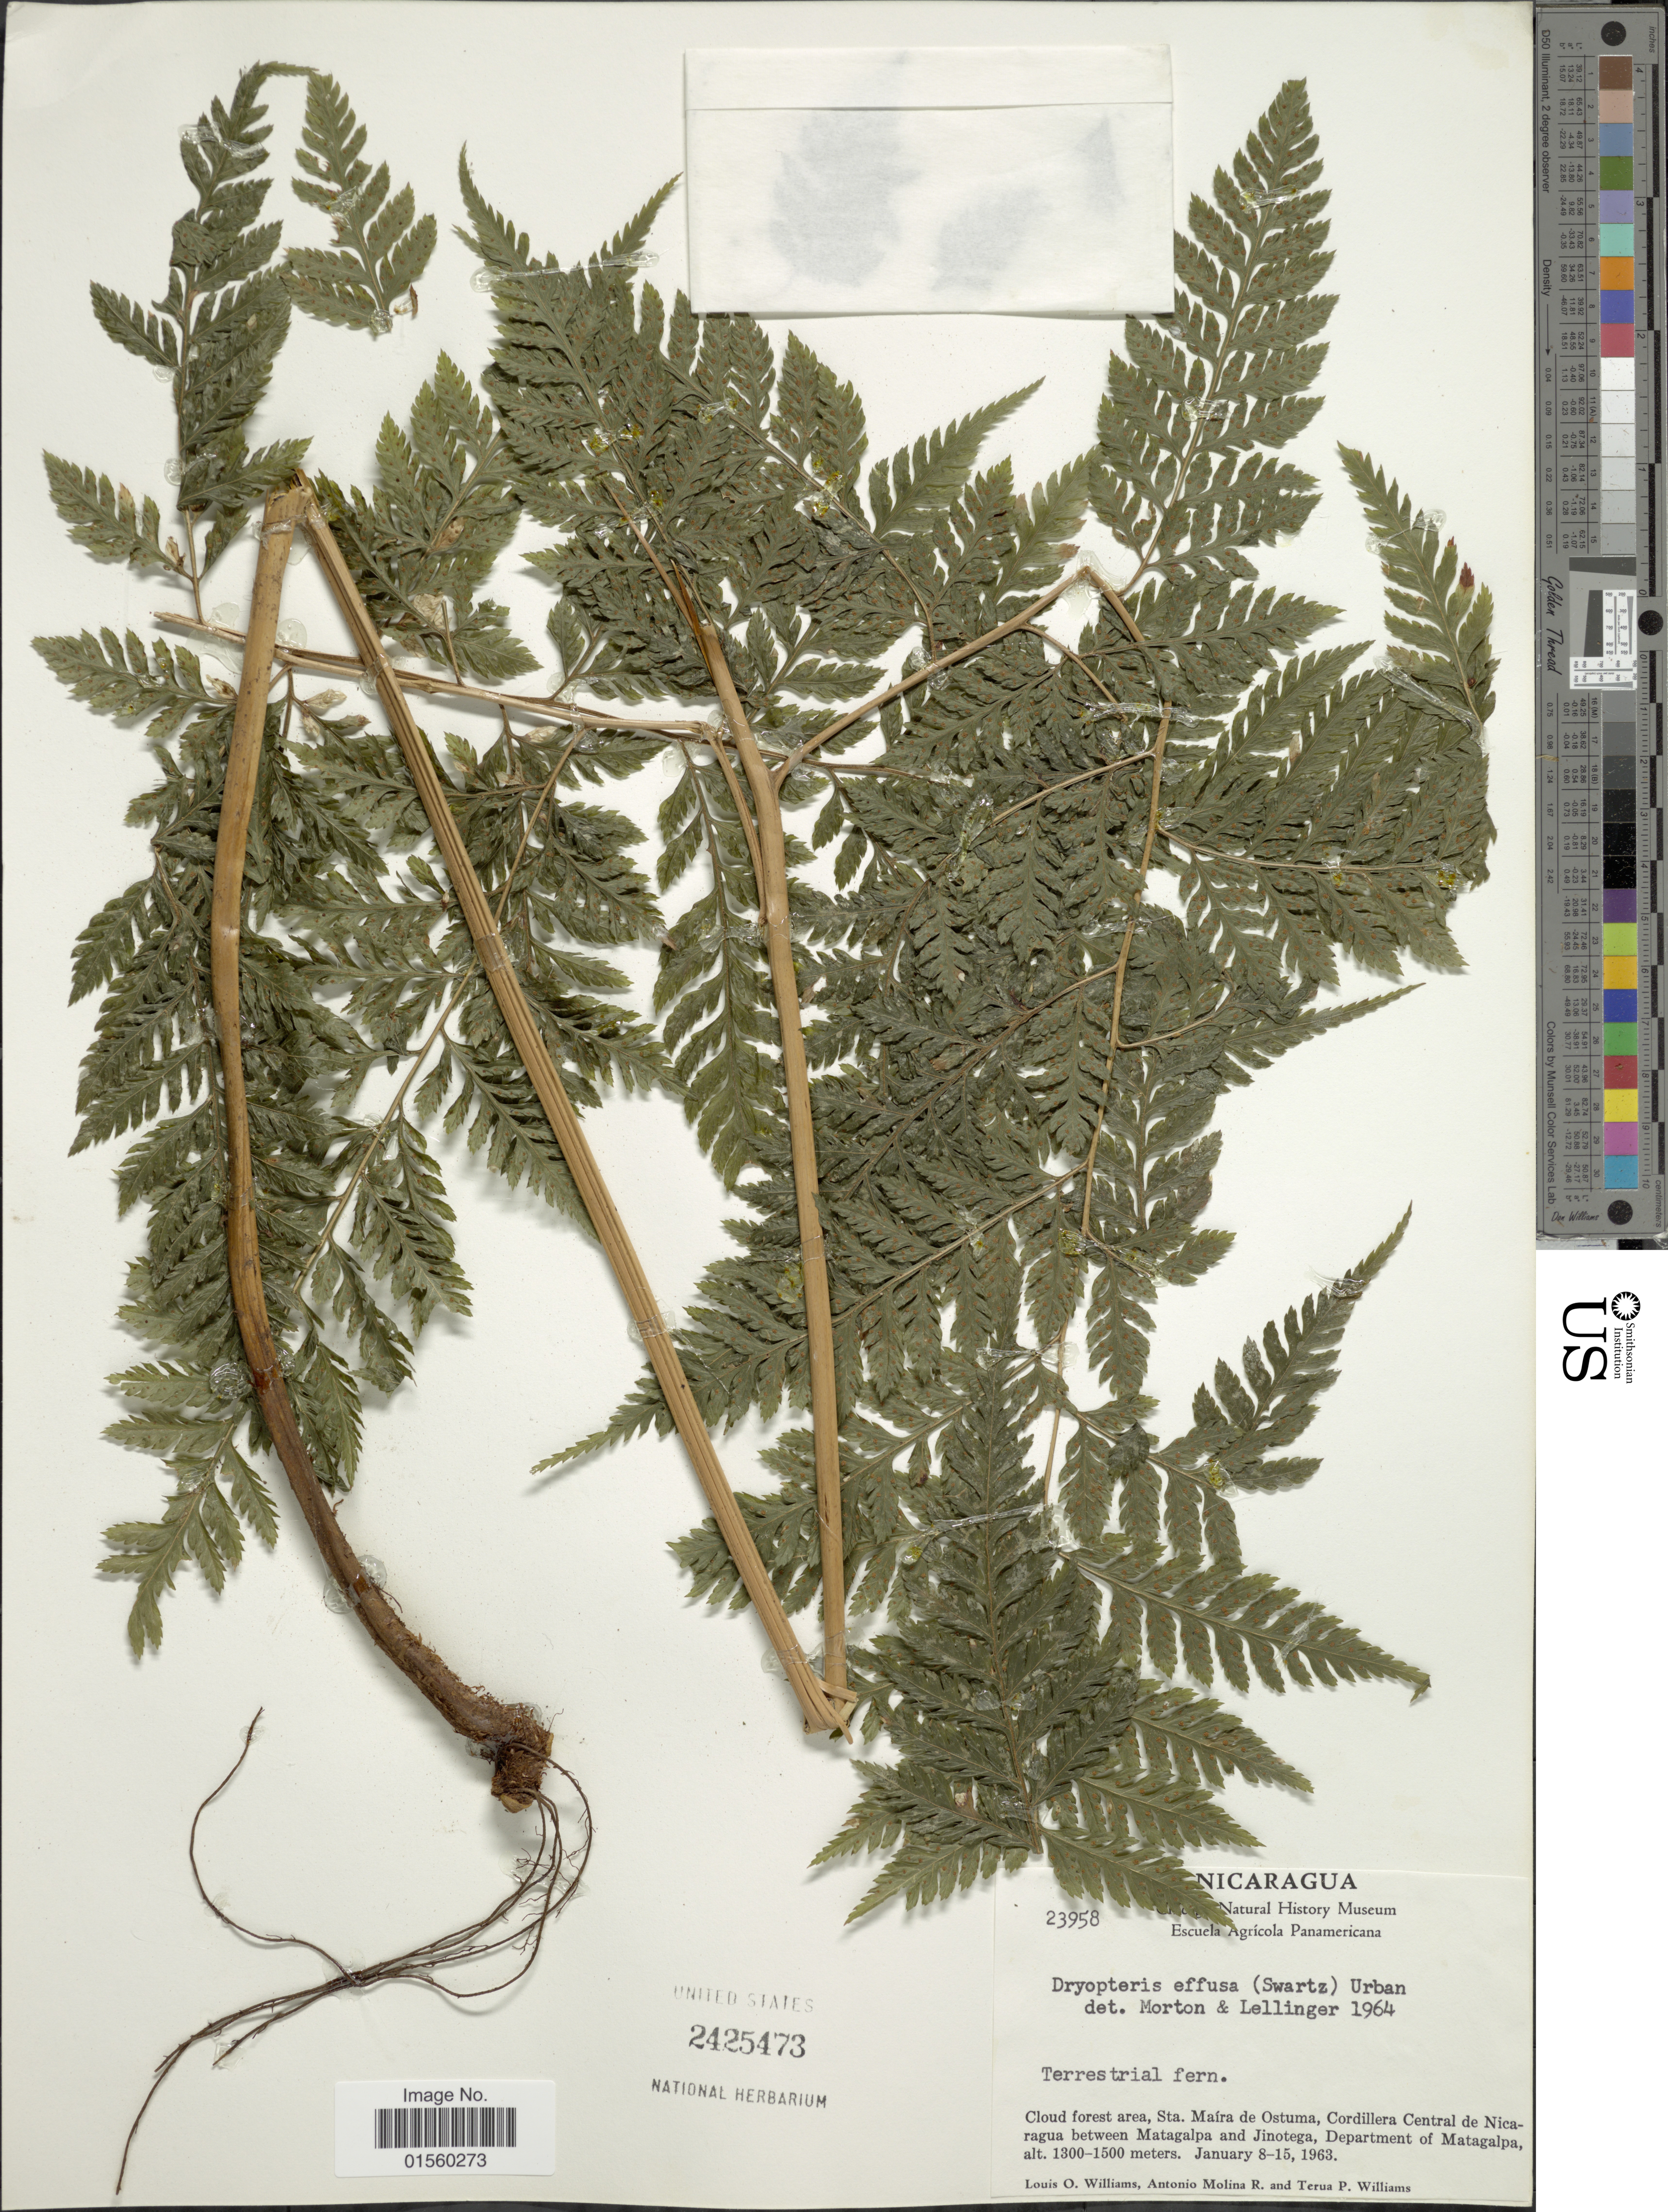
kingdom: Plantae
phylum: Tracheophyta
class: Polypodiopsida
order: Polypodiales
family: Dryopteridaceae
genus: Parapolystichum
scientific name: Parapolystichum effusum var. effusum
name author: (Sw.) Ching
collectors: L. O. Williams, A. Molina R. & T. P. Williams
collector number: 23958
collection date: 1963-01-08/1963-01-15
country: Nicaragua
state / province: Matagalpa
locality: Cloud forest area, Sta. Maira de Ostuma, Cordillera Central de Nicaragua between Matagalpa and Jinotega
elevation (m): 1300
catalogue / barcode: US 2425473